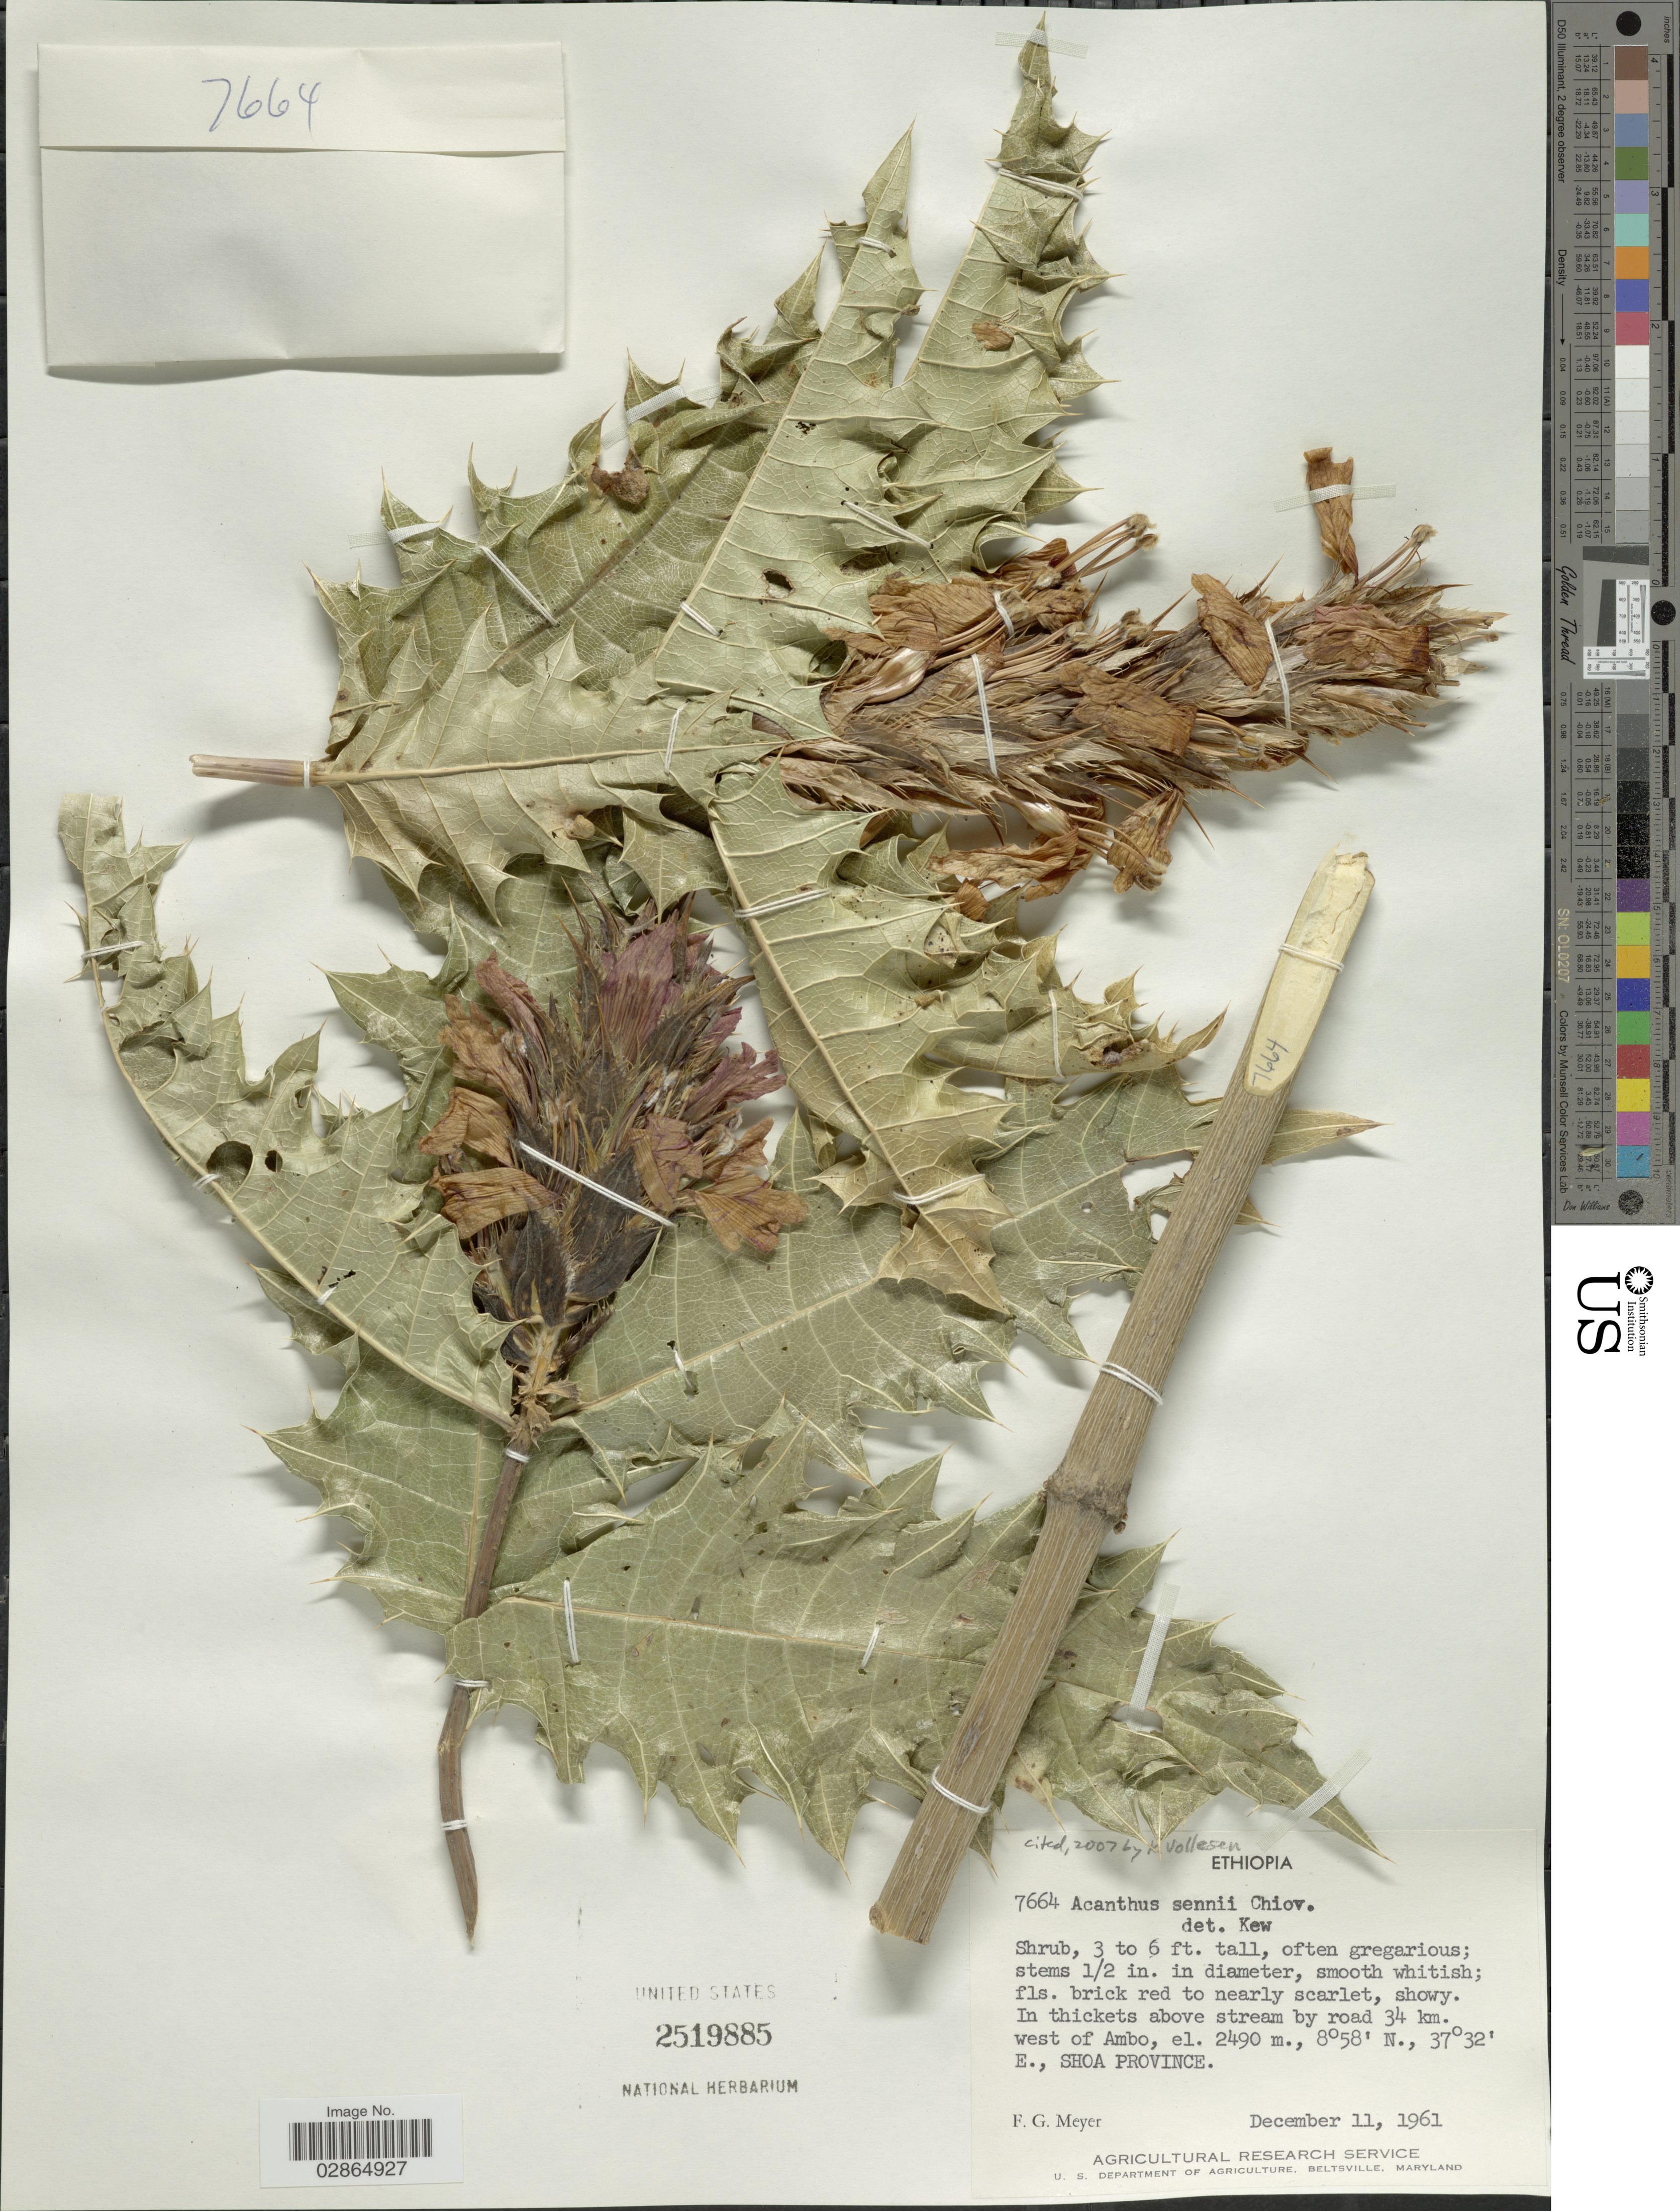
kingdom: Plantae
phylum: Tracheophyta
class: Magnoliopsida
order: Lamiales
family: Acanthaceae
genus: Acanthus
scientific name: Acanthus sennii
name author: Chiov.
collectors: F. G. Meyer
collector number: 7664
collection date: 1961-12-11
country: Ethiopia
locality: In thickets above stream by road 34 km. west of Ambo, Shoa Province.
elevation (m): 2490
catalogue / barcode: US 2519885